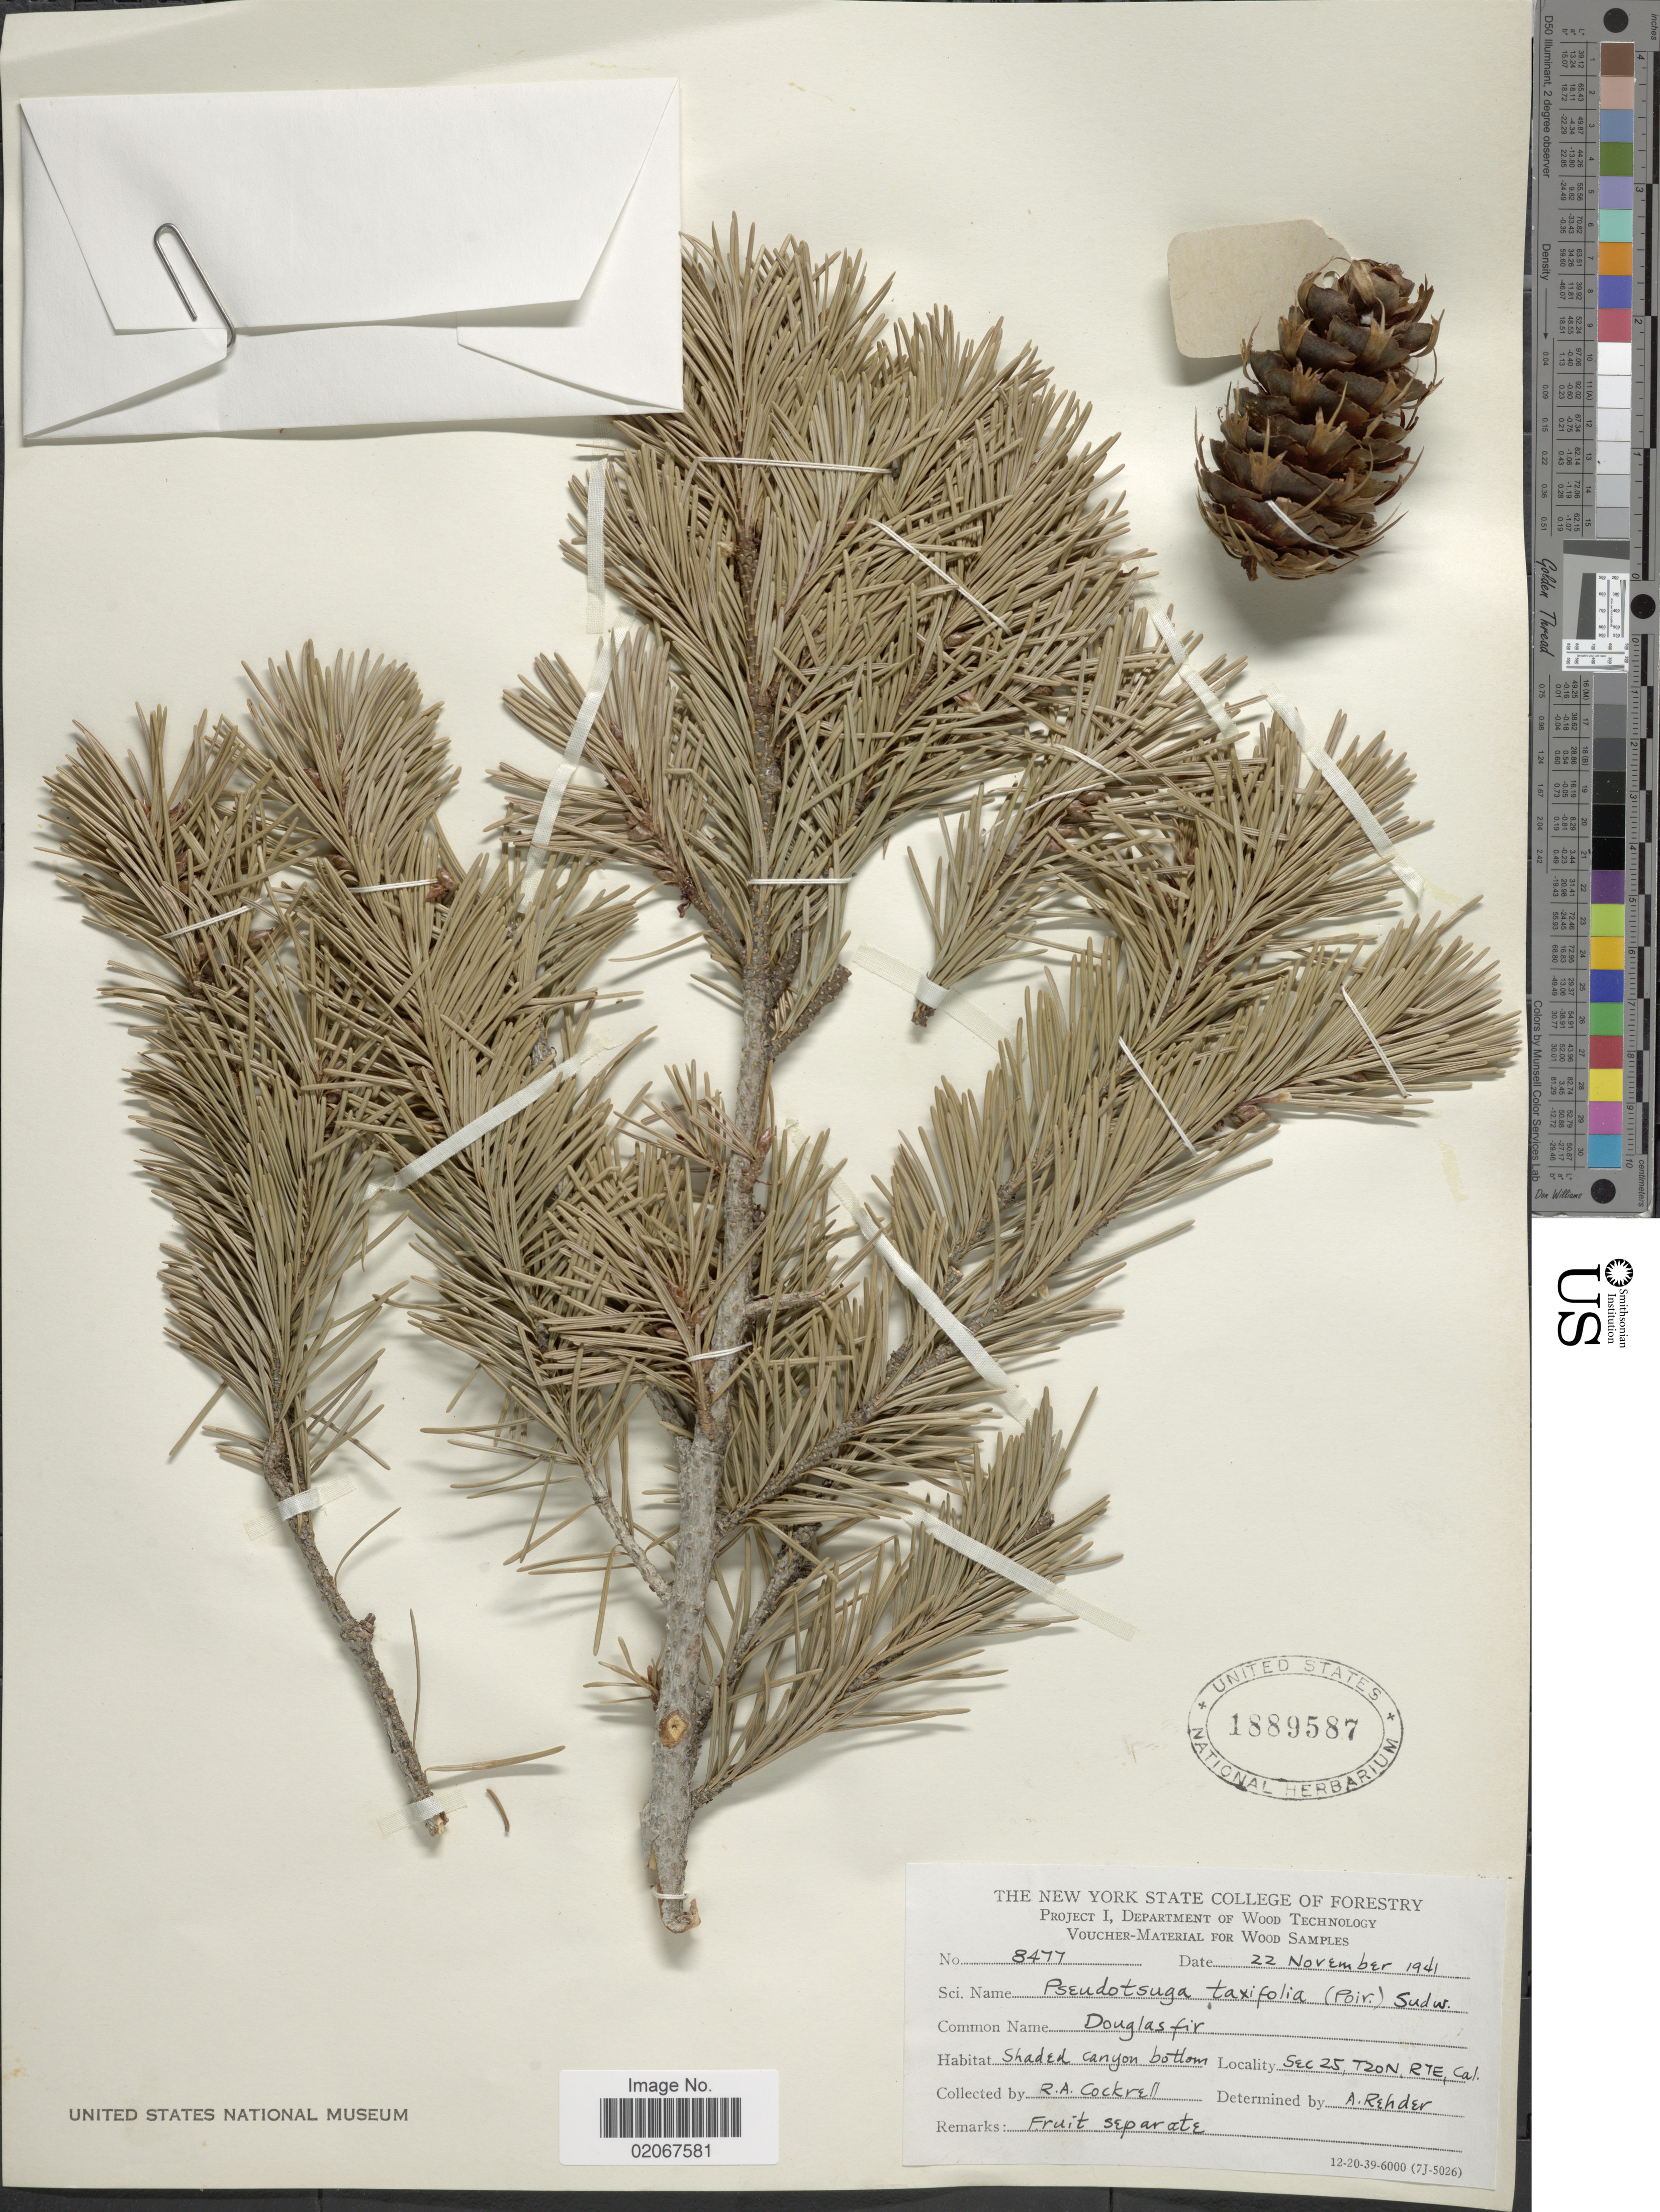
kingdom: Plantae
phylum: Tracheophyta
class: Pinopsida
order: Pinales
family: Pinaceae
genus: Pseudotsuga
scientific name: Pseudotsuga menziesii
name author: (Mirb.) Franco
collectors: R. Cockrell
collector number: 8477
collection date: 1941-11-22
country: United States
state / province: California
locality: Shaded canyon bottom, Sec 25, T20N, R1E, cal.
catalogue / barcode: US 1889587